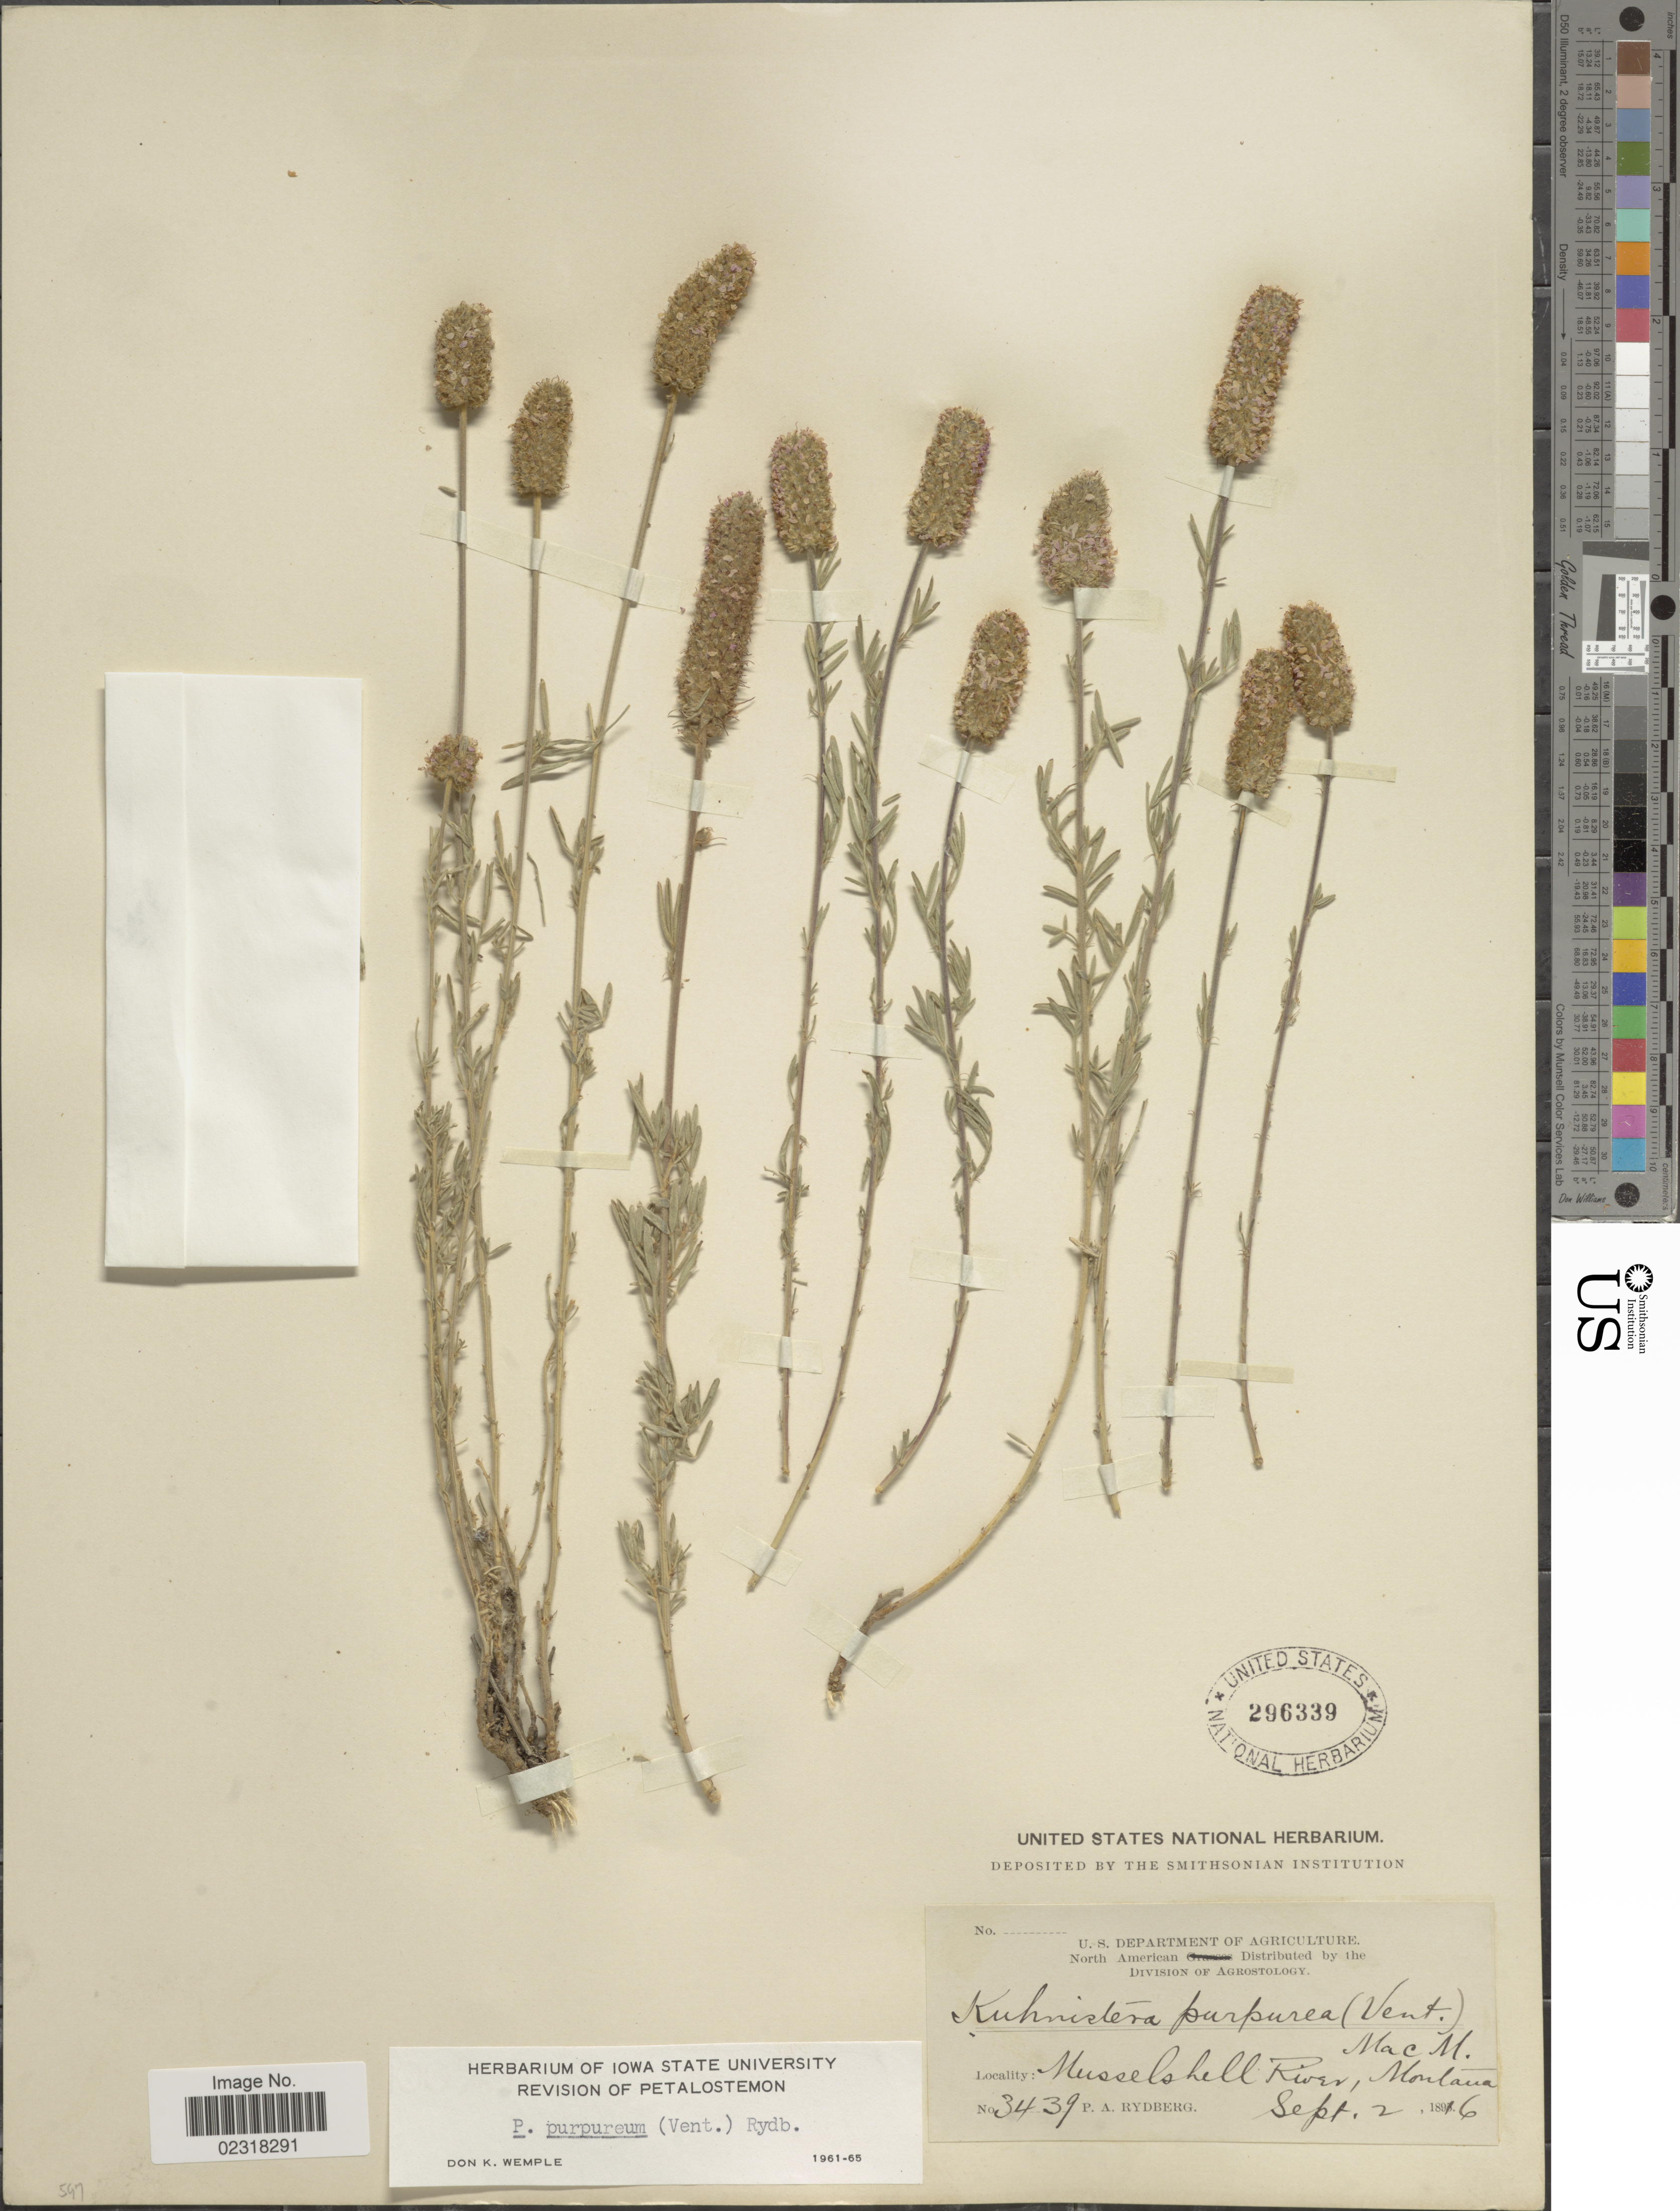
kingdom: Plantae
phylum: Tracheophyta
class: Magnoliopsida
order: Fabales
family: Fabaceae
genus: Dalea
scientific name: Dalea purpurea var. purpurea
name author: Vent.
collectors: P. A. Rydberg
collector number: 3439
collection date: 1816-09-02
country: United States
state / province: Montana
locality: Nussels hill River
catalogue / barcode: US 296339